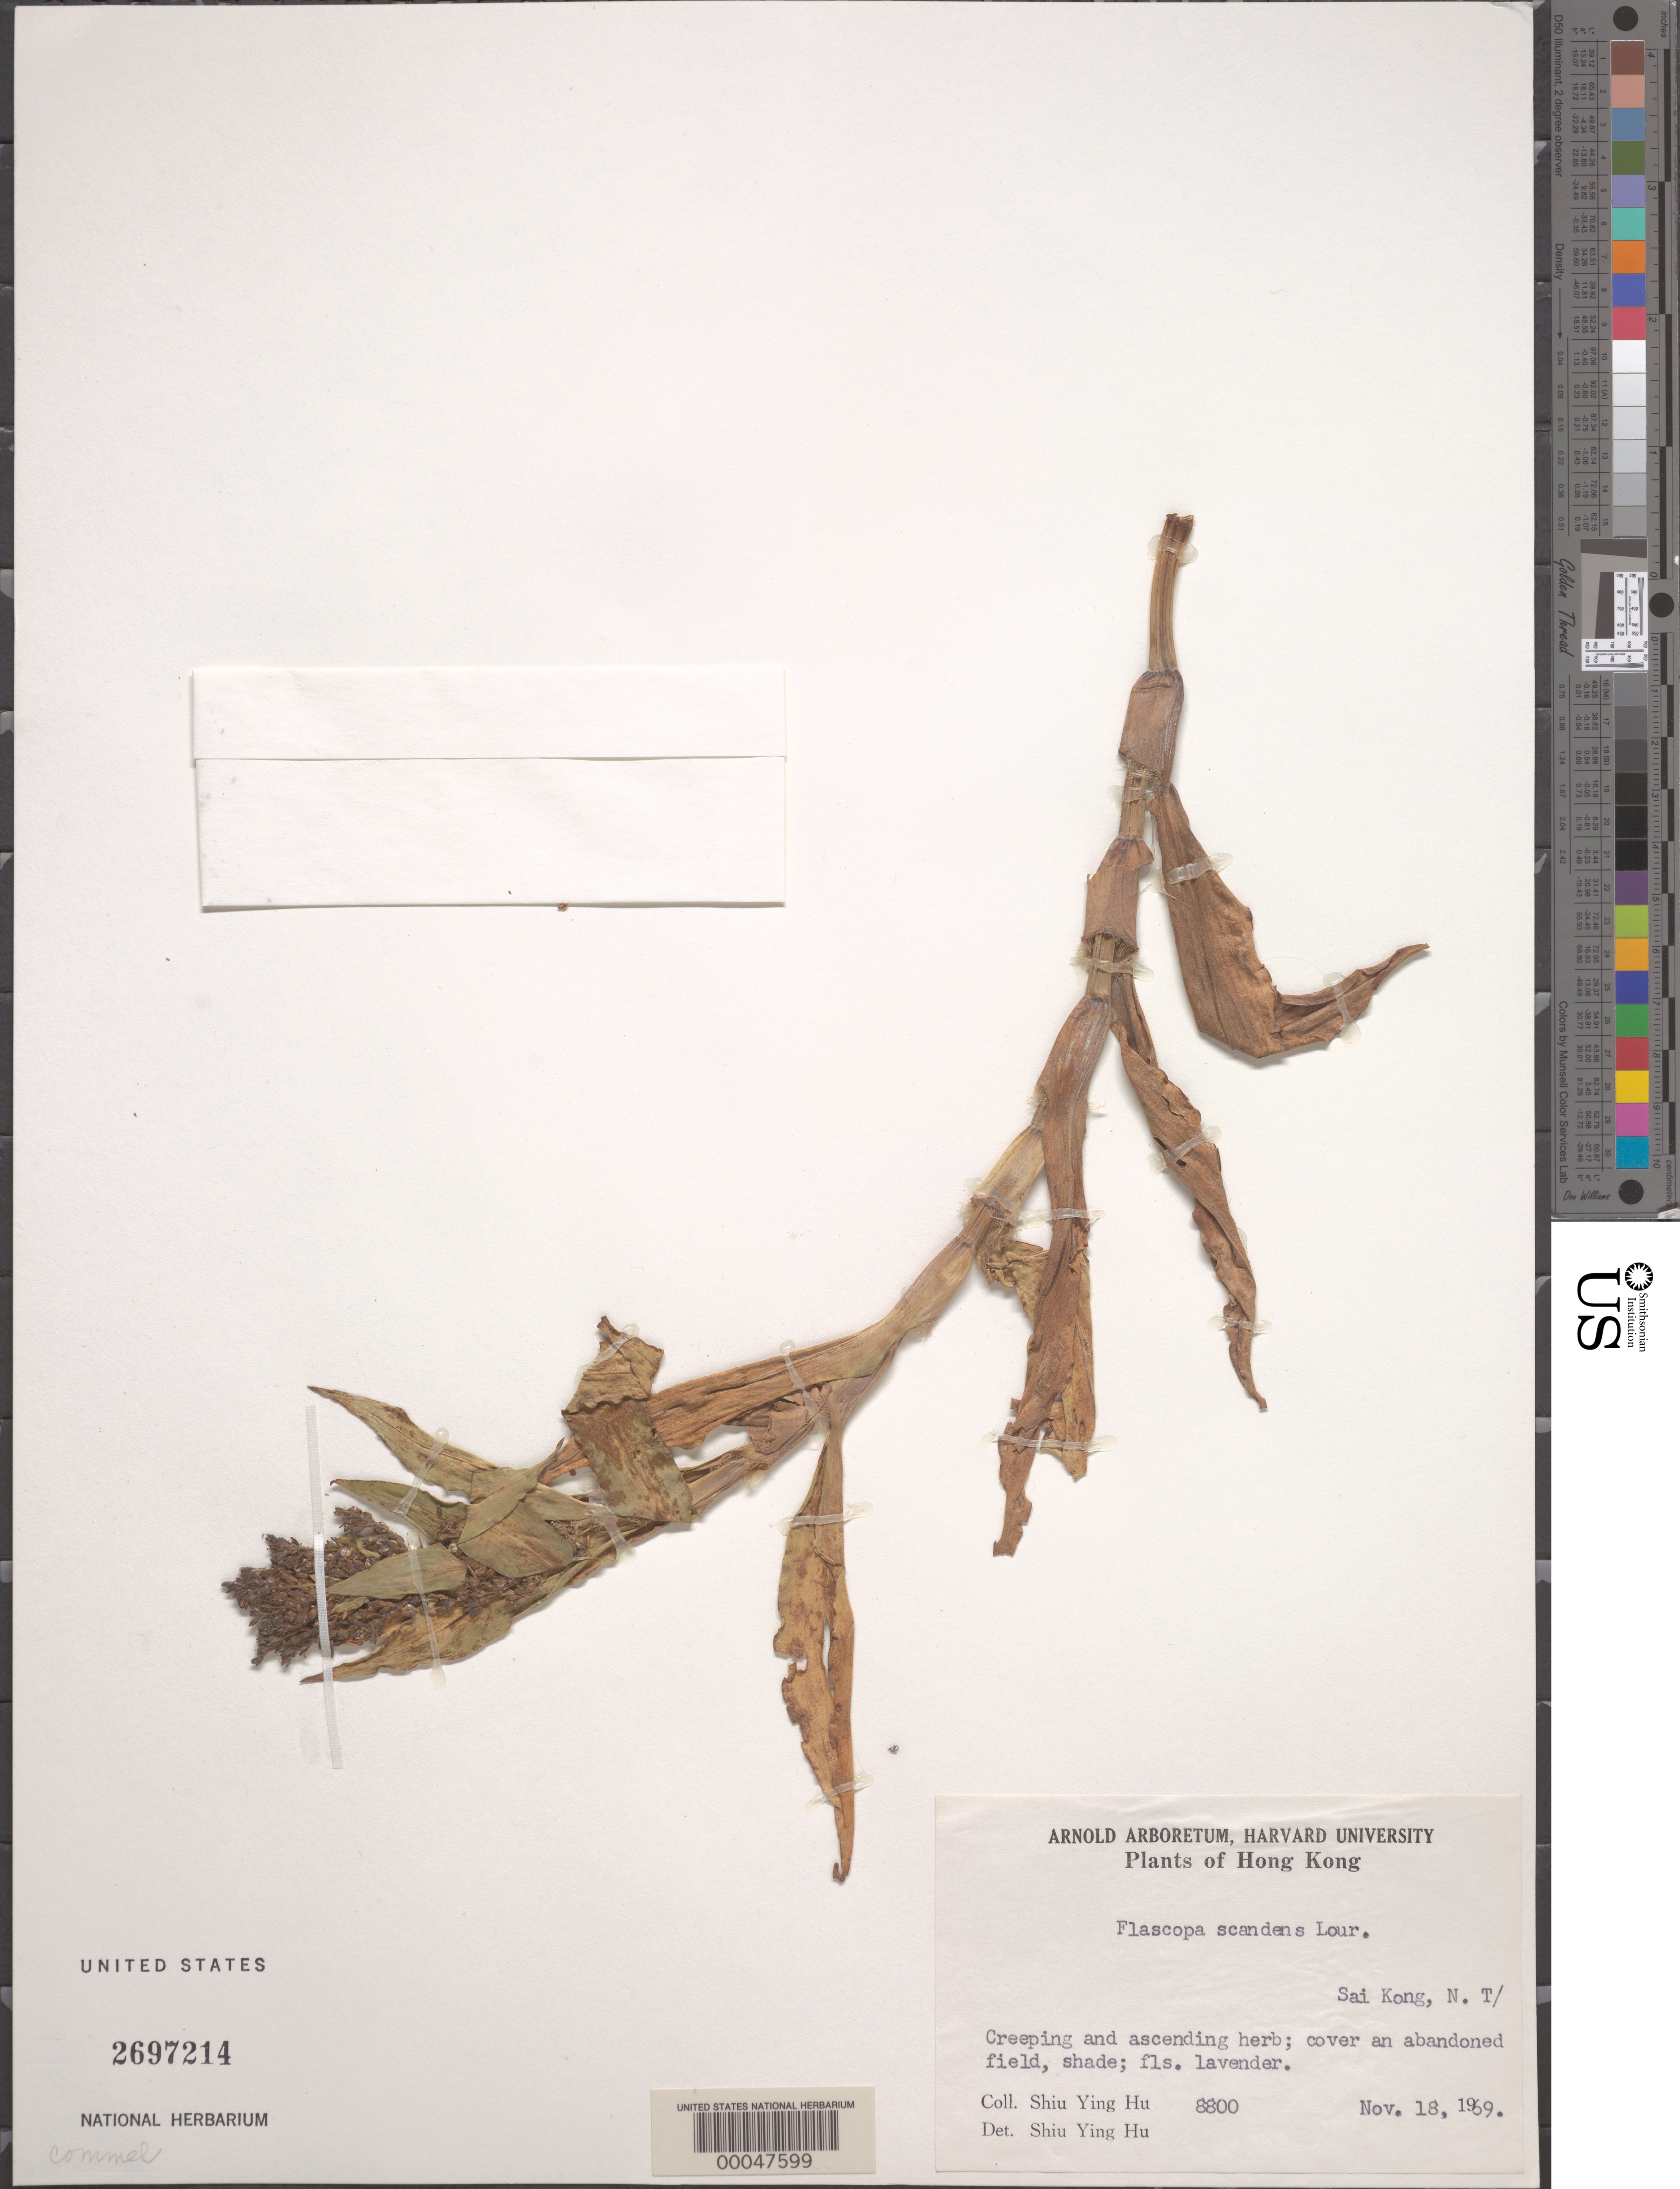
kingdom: Plantae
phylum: Tracheophyta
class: Liliopsida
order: Commelinales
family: Commelinaceae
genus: Floscopa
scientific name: Floscopa scandens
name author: Lour.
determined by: Hu, S. Y.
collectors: S. Y. Hu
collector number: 8800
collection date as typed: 18 Nov 1969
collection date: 1969-11-18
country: China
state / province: Hong Kong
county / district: New Territories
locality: Saikong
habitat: Abandoned field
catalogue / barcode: US 2697214